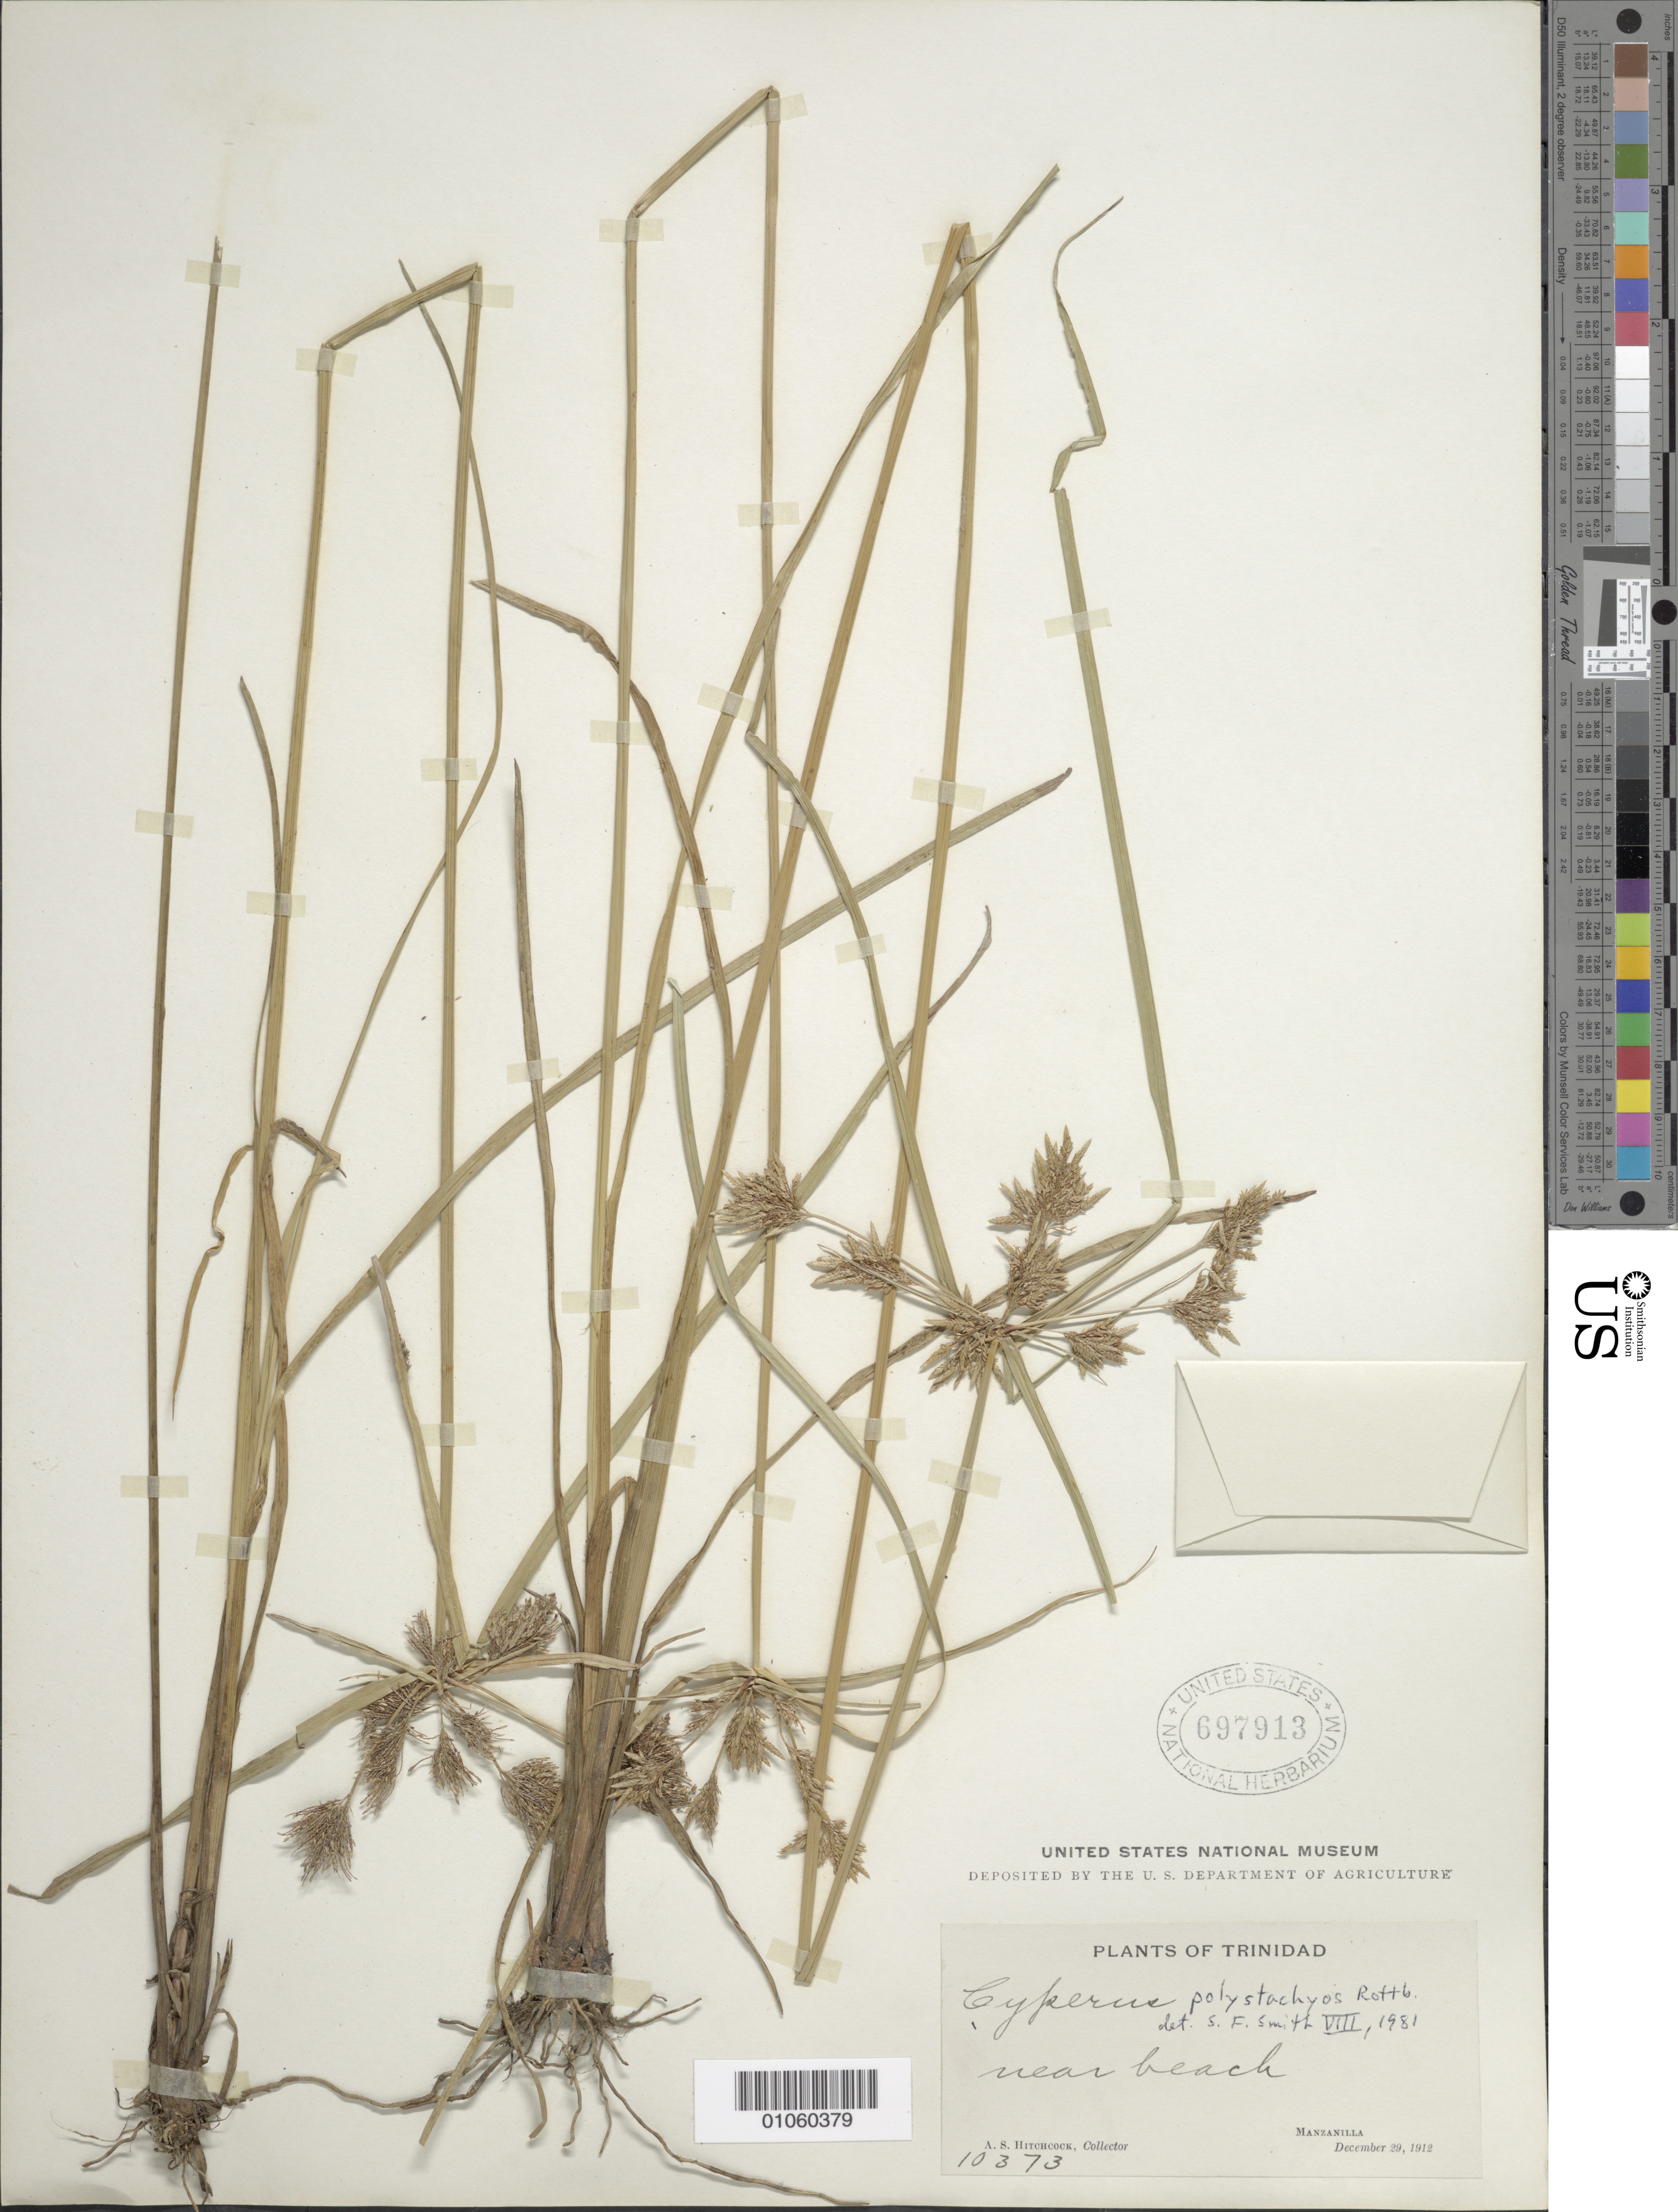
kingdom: Plantae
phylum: Tracheophyta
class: Liliopsida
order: Poales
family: Cyperaceae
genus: Cyperus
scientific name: Cyperus polystachyos var. polystachyos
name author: Rottb.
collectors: A. S. Hitchcock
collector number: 10373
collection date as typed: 29 Dec 1912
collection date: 1912-12-29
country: Trinidad and Tobago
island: Trinidad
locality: Manzanilla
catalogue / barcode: US 697913